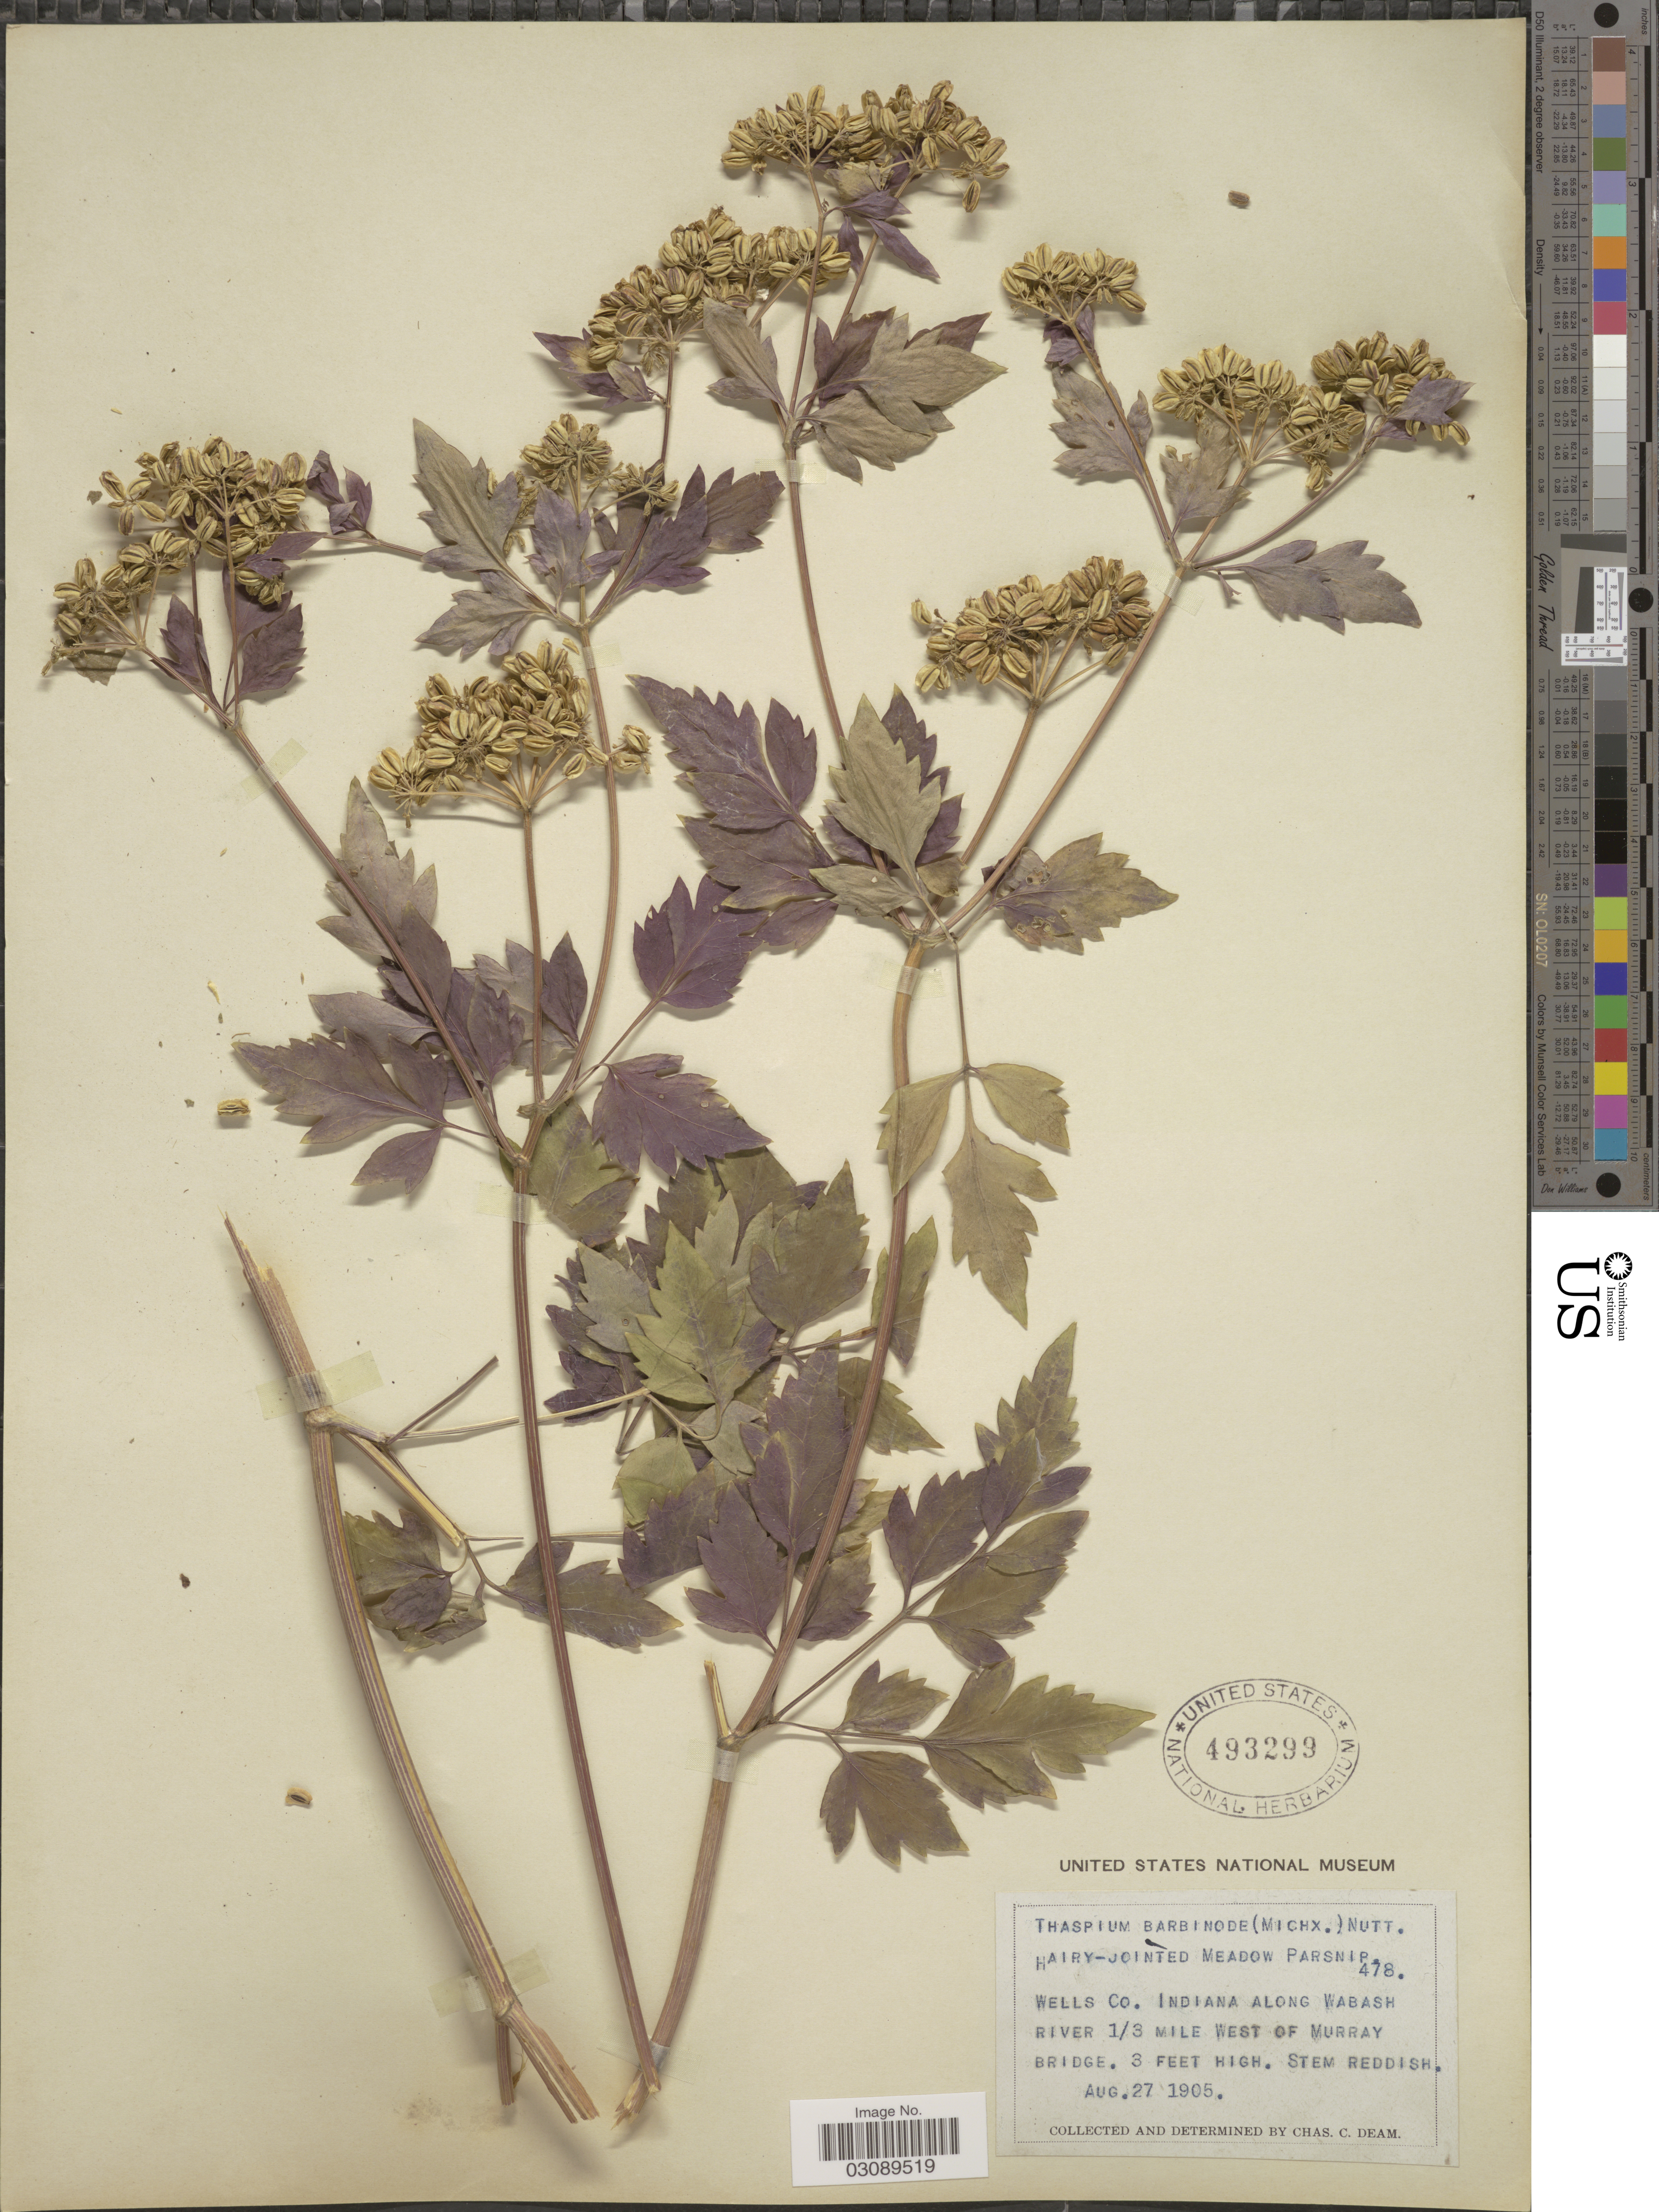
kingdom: Plantae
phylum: Tracheophyta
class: Magnoliopsida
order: Apiales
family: Apiaceae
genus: Thaspium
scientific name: Thaspium barbinode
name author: (Michx.) Nutt.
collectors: C. C. Deam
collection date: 1905-08-27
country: United States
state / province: Indiana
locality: Wells Co. Along Wabash River 1/3 mile west of Murray Bridge.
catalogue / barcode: US 493299